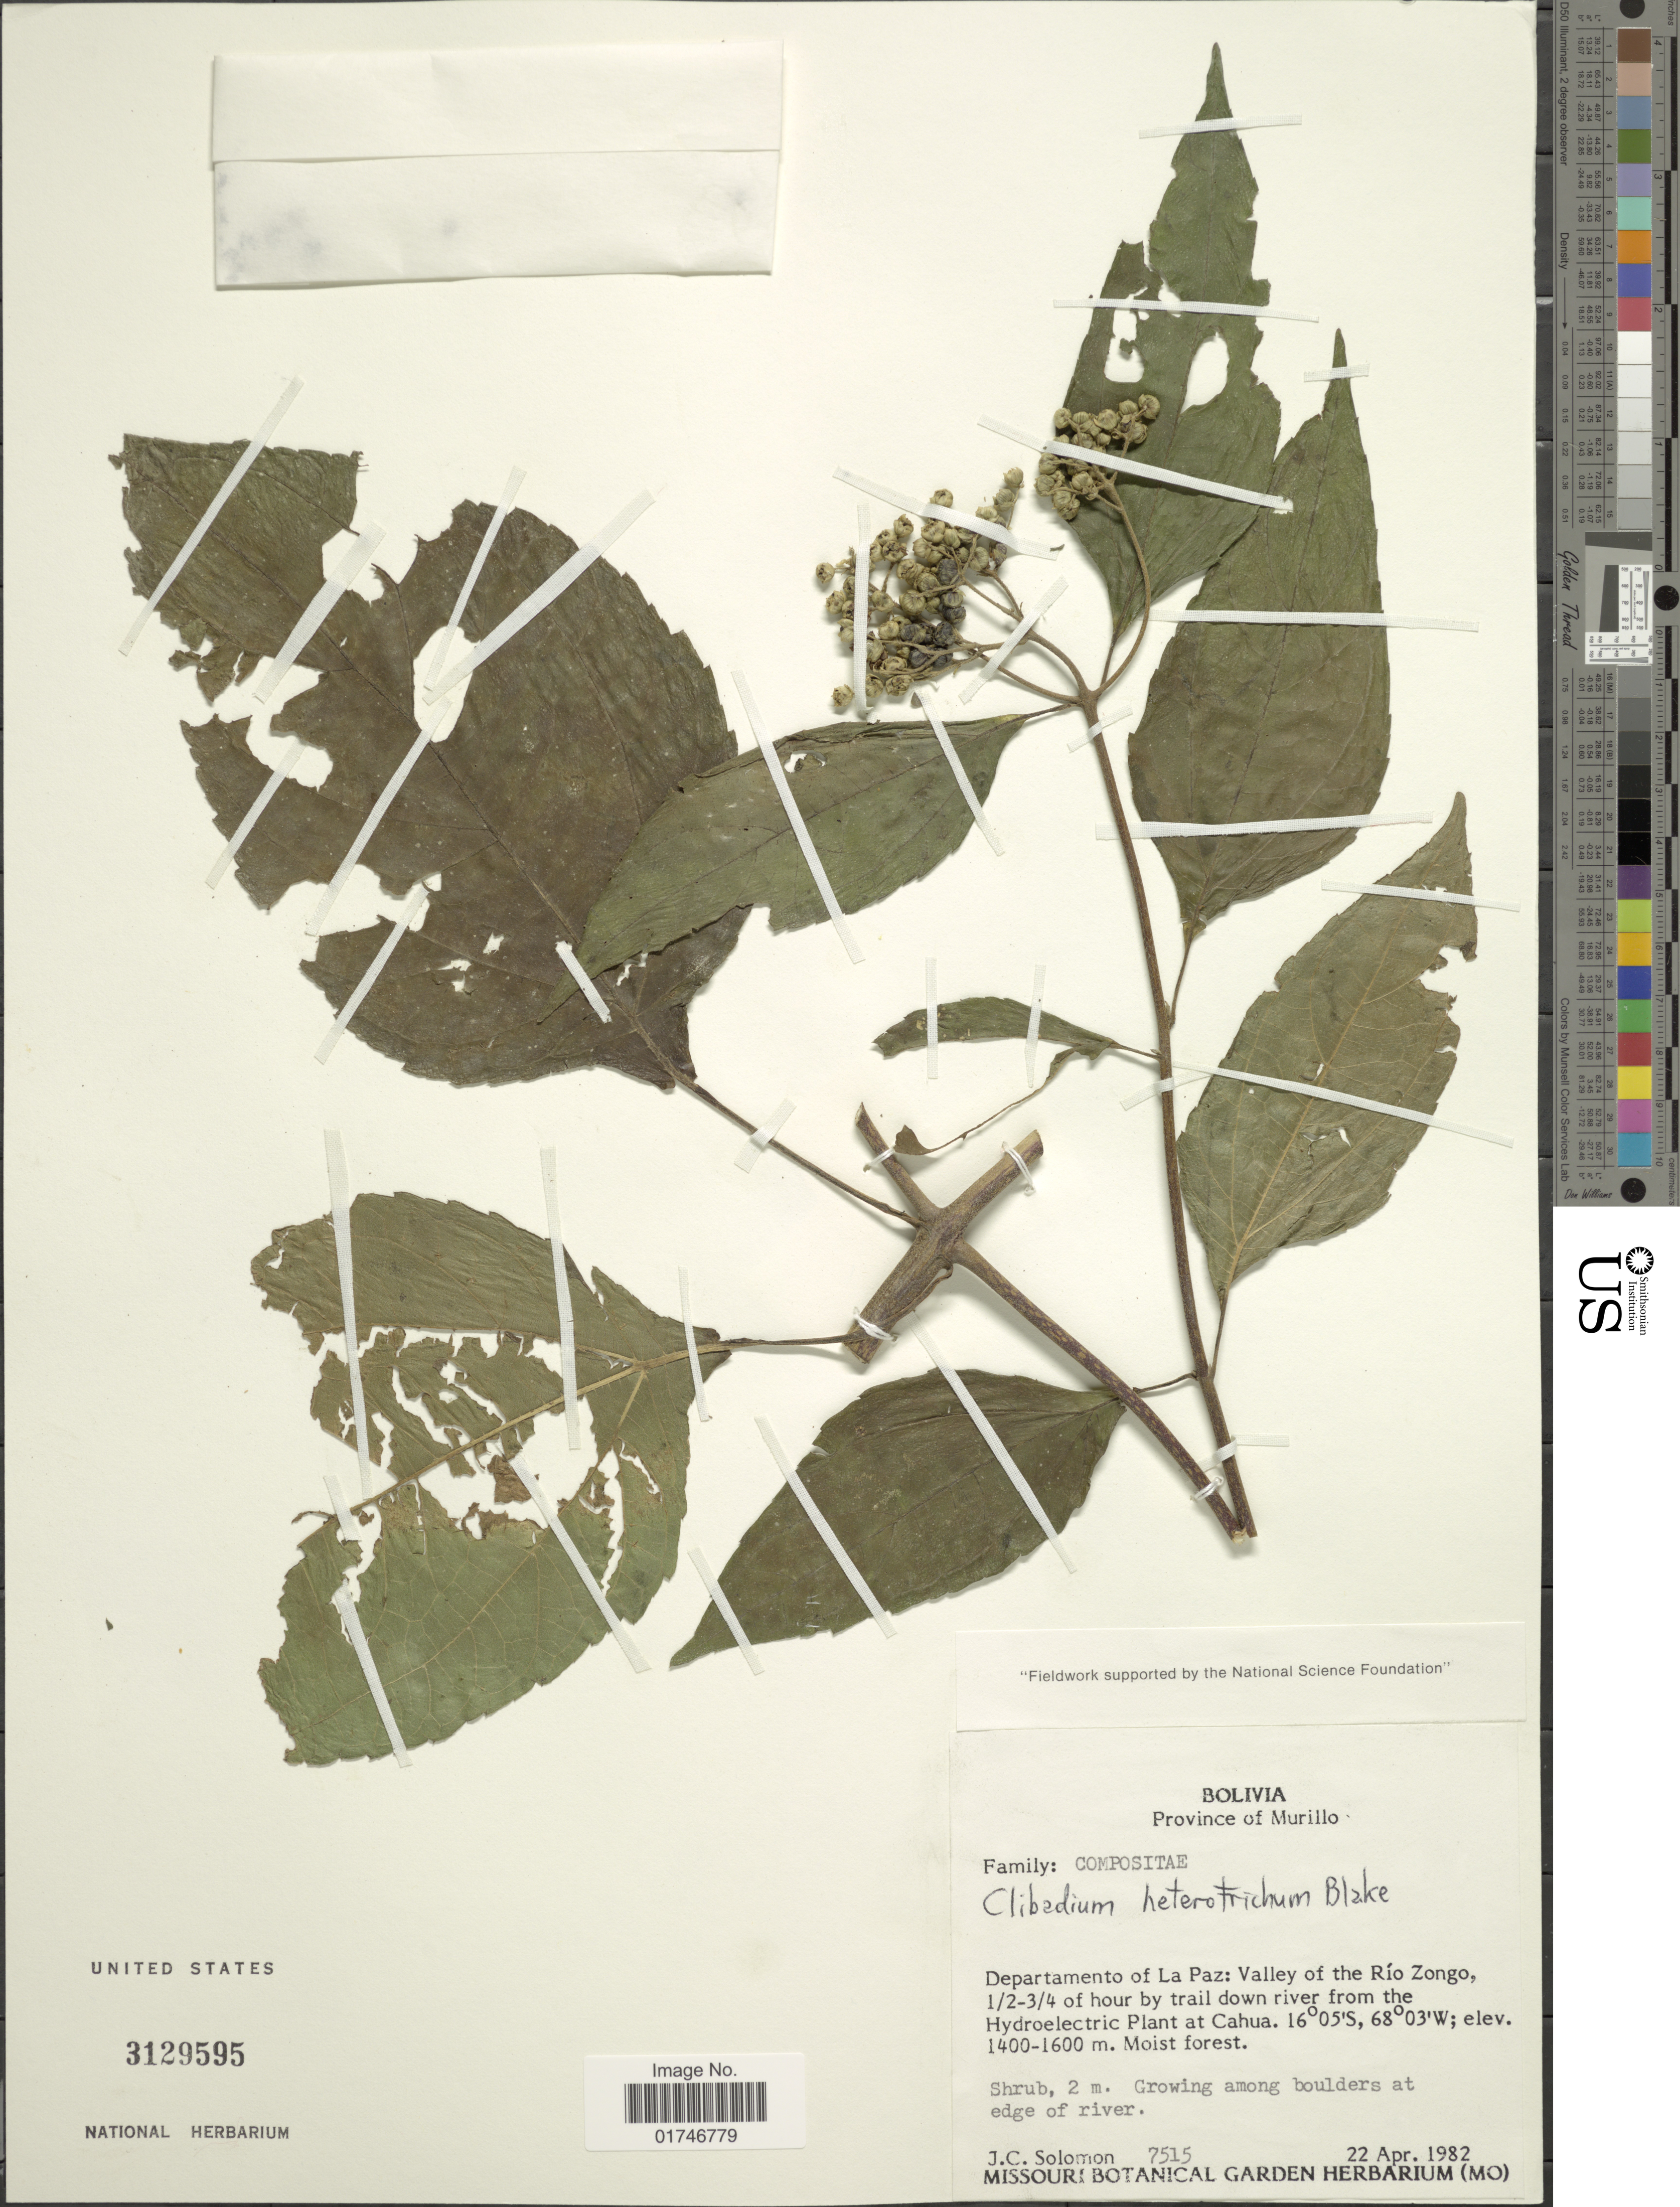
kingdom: Plantae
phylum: Tracheophyta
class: Magnoliopsida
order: Asterales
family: Asteraceae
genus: Clibadium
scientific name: Clibadium remotiflorum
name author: S.F. Blake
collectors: J. C. Solomon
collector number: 7515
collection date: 1982-04-22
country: Bolivia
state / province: La Paz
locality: Province of Murillo. Departamento of La Paz: Valley of the Río Zongo, 1/2-3/4 of hour by trail down river from the Hydroelectric Plant at Cahua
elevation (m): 1400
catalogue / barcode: US 3129595